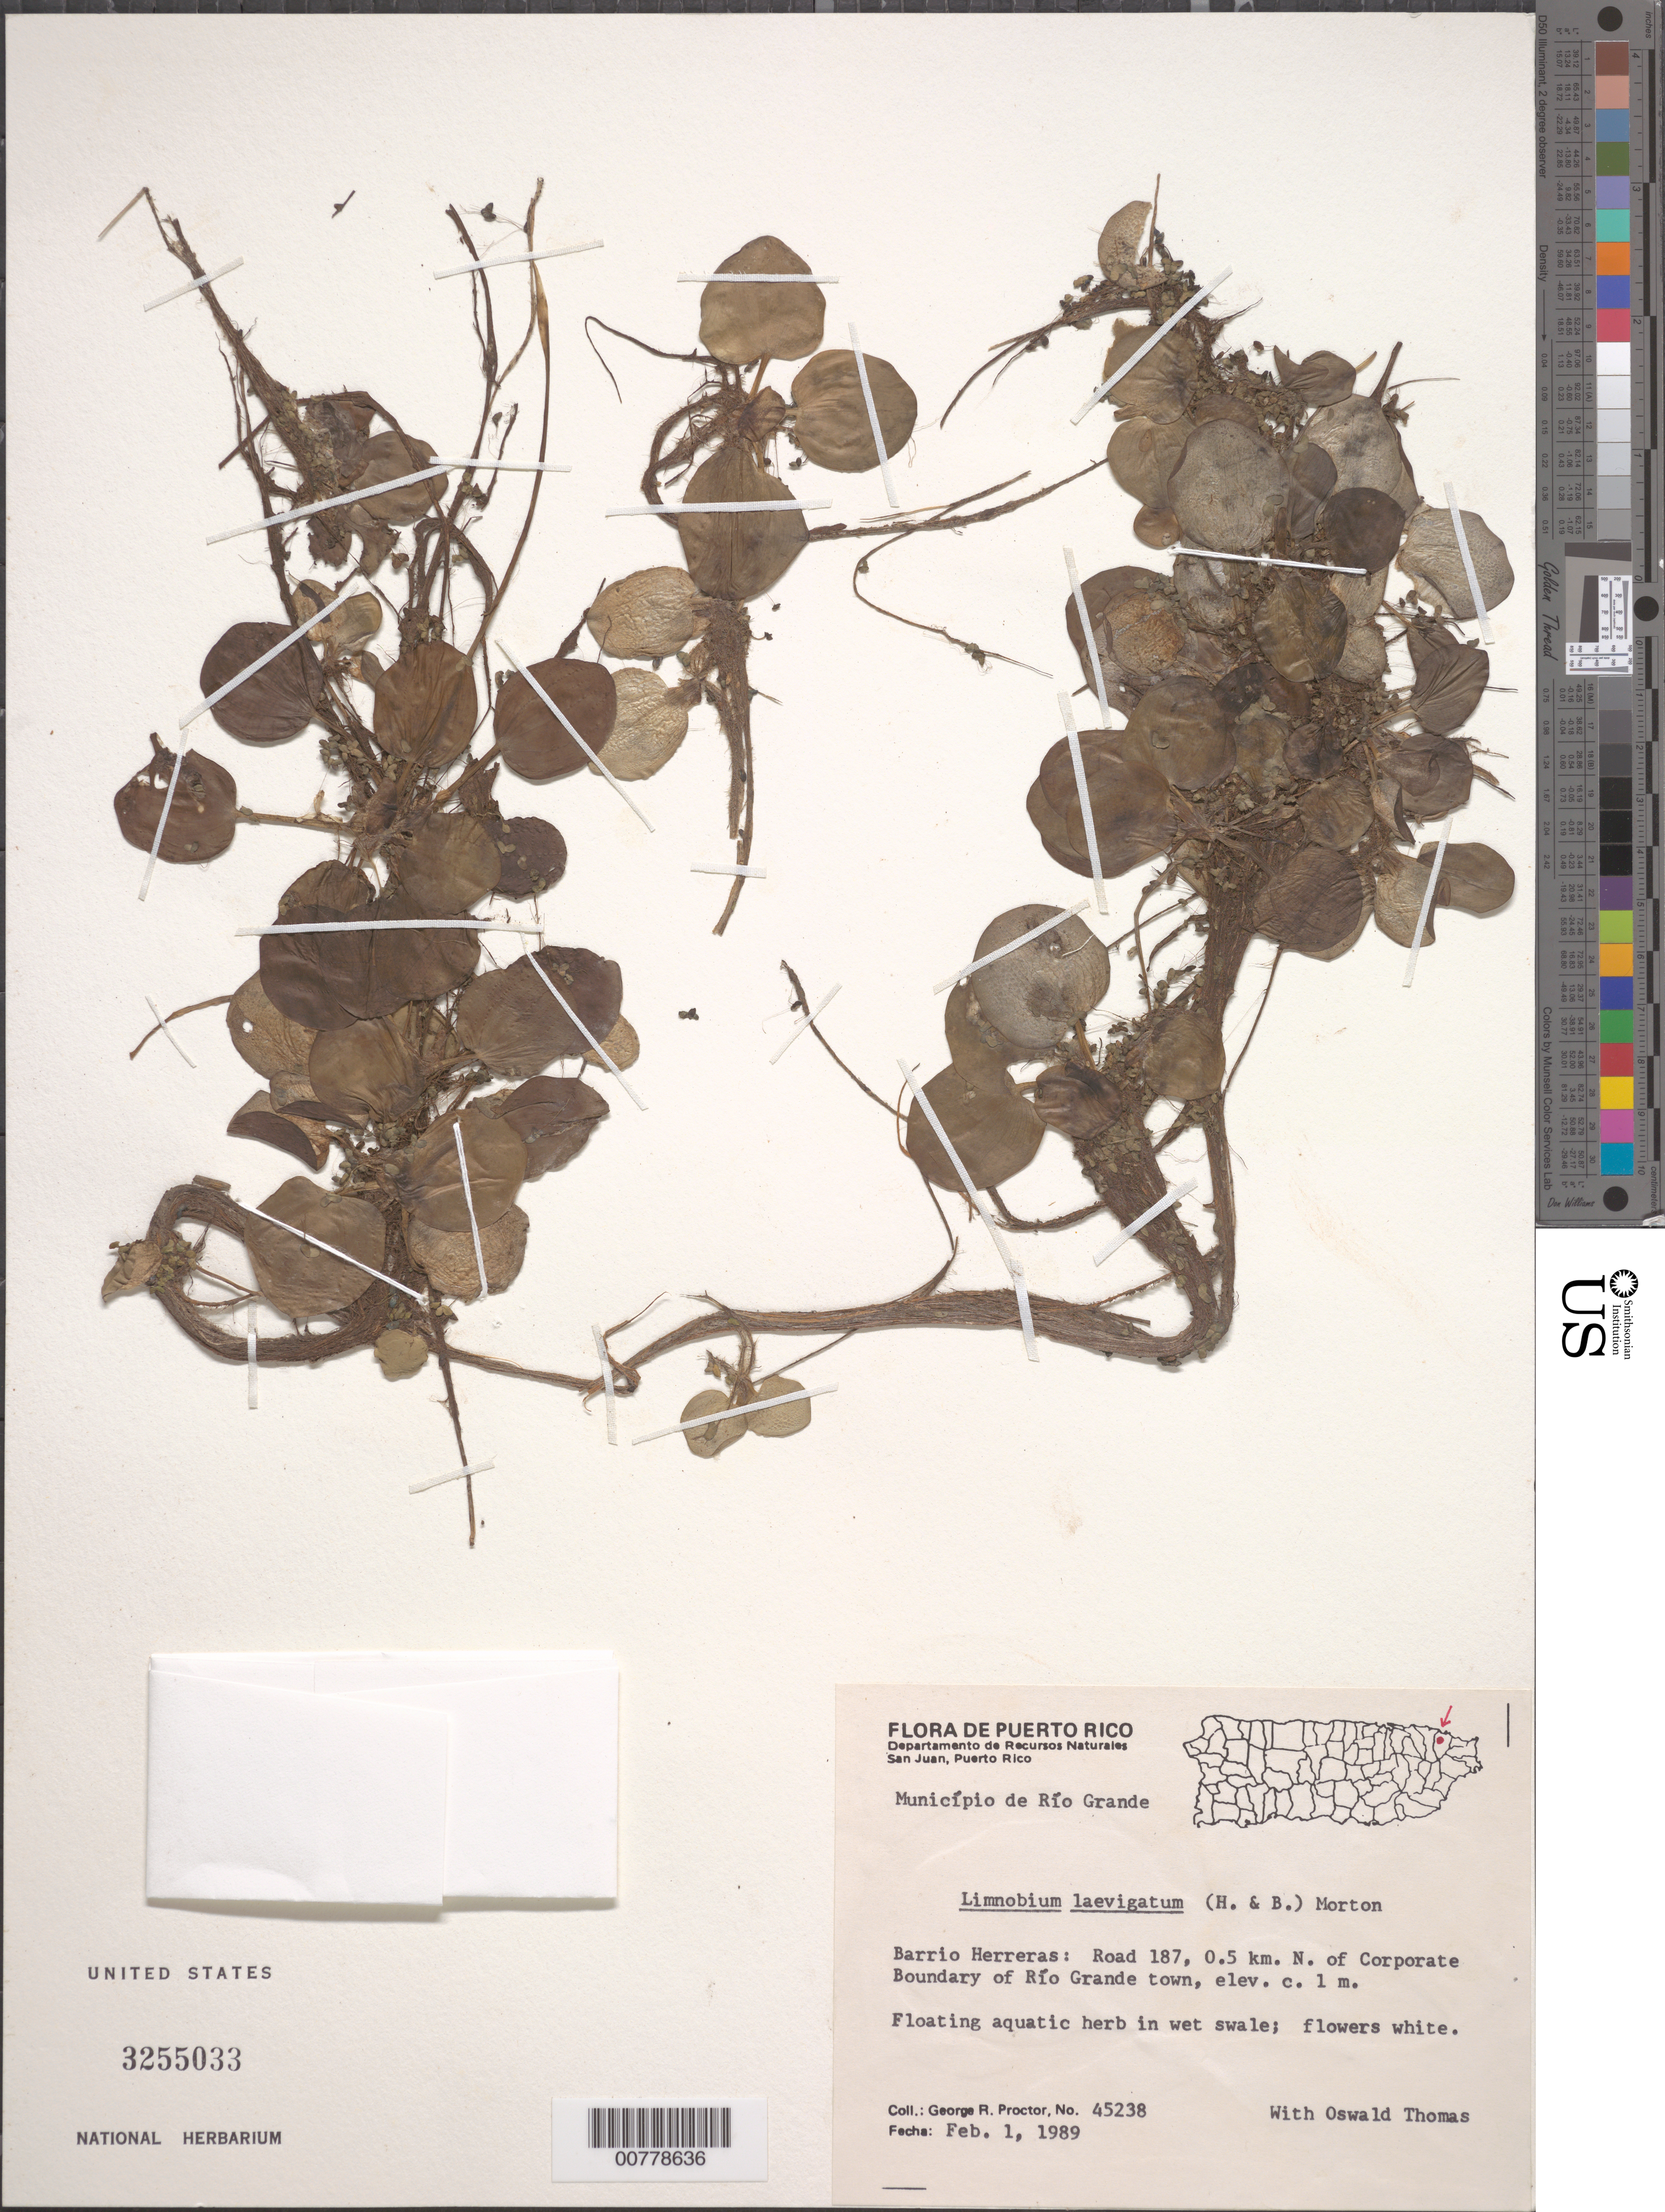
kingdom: Plantae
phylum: Tracheophyta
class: Liliopsida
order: Alismatales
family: Hydrocharitaceae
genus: Limnobium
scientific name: Limnobium laevigatum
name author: (Humb. & Bonpl. ex Willd.) Heine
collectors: N. Britton & O. Thomas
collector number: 45238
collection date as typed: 01 Feb 1989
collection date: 1989-02-01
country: Puerto Rico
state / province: Río Grande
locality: Road 187, 0.5 km N of Corporate Boundary of Río Grande town.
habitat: In wet swale.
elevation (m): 1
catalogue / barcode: US 3255033